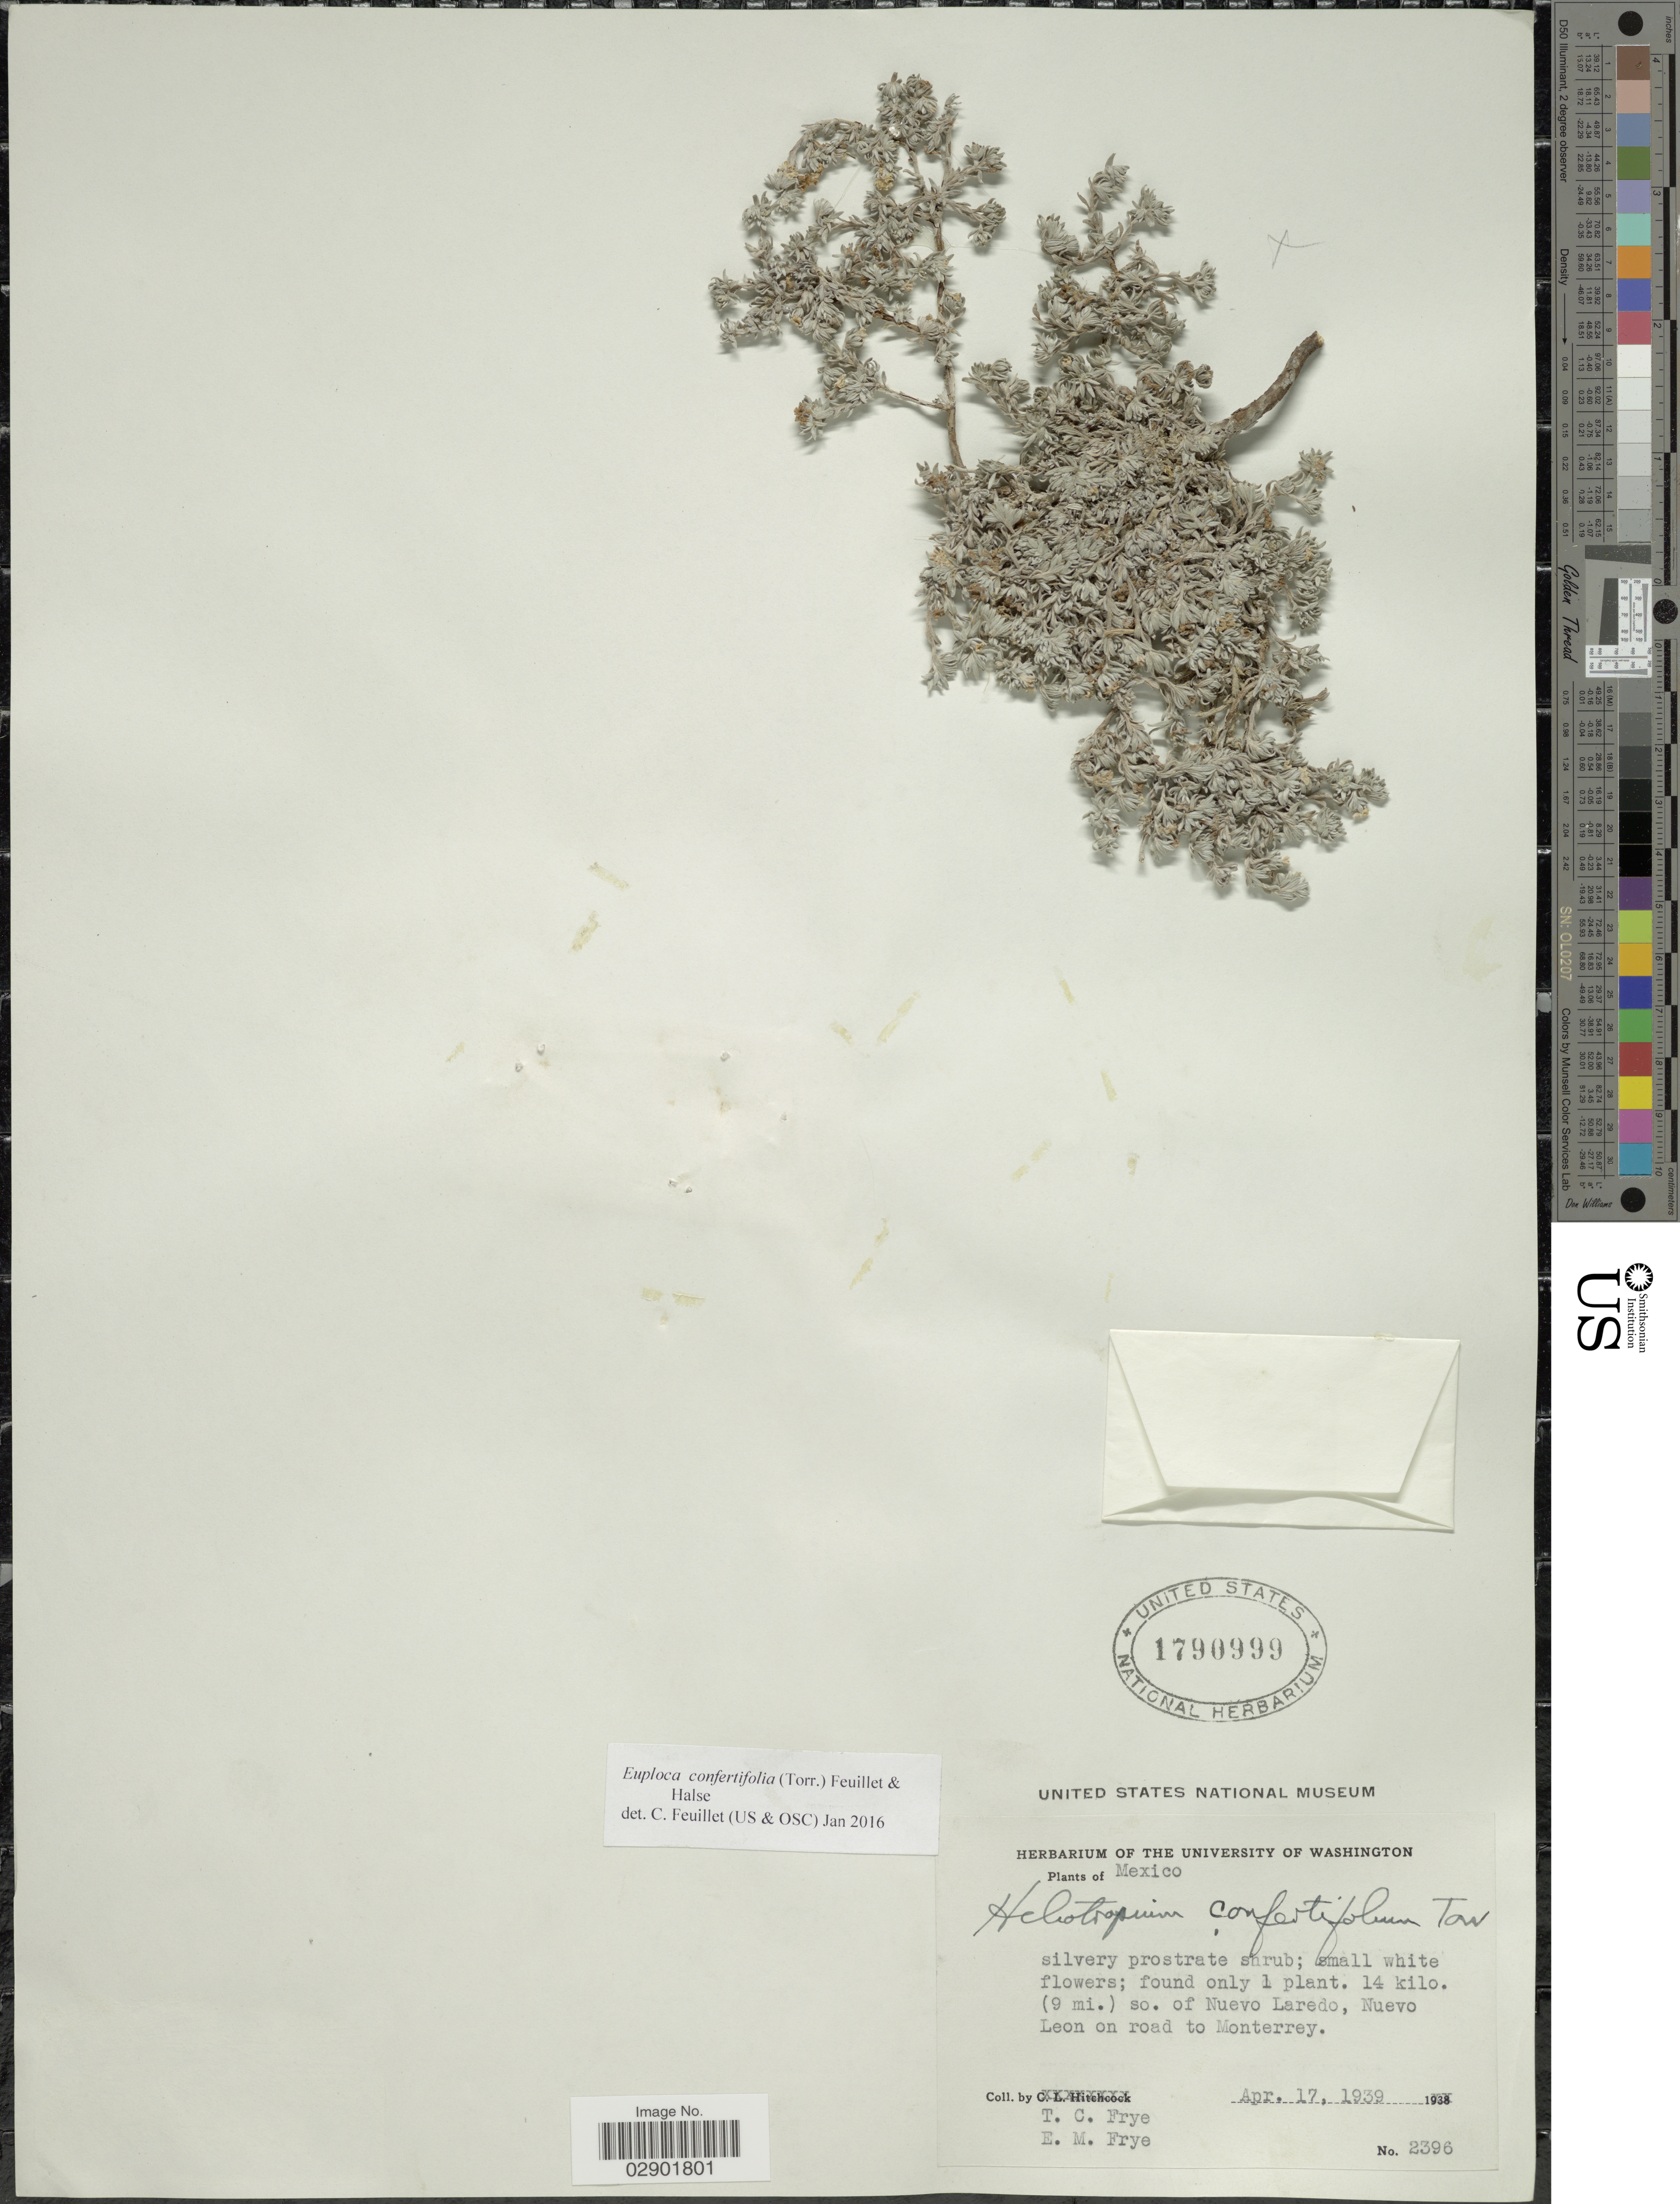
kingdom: Plantae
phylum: Tracheophyta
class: Magnoliopsida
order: Boraginales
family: Heliotropiaceae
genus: Euploca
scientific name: Euploca confertifolium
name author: (Torr.) Feuillet & Halse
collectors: T. C. Frye & E. Frye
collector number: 2396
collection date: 1939-04-17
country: Mexico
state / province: Nuevo León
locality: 14 kilo. (9 mi.) so. of Nuevo Laredo, Nuevo Leon on road to Monterrey.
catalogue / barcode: US 1790999